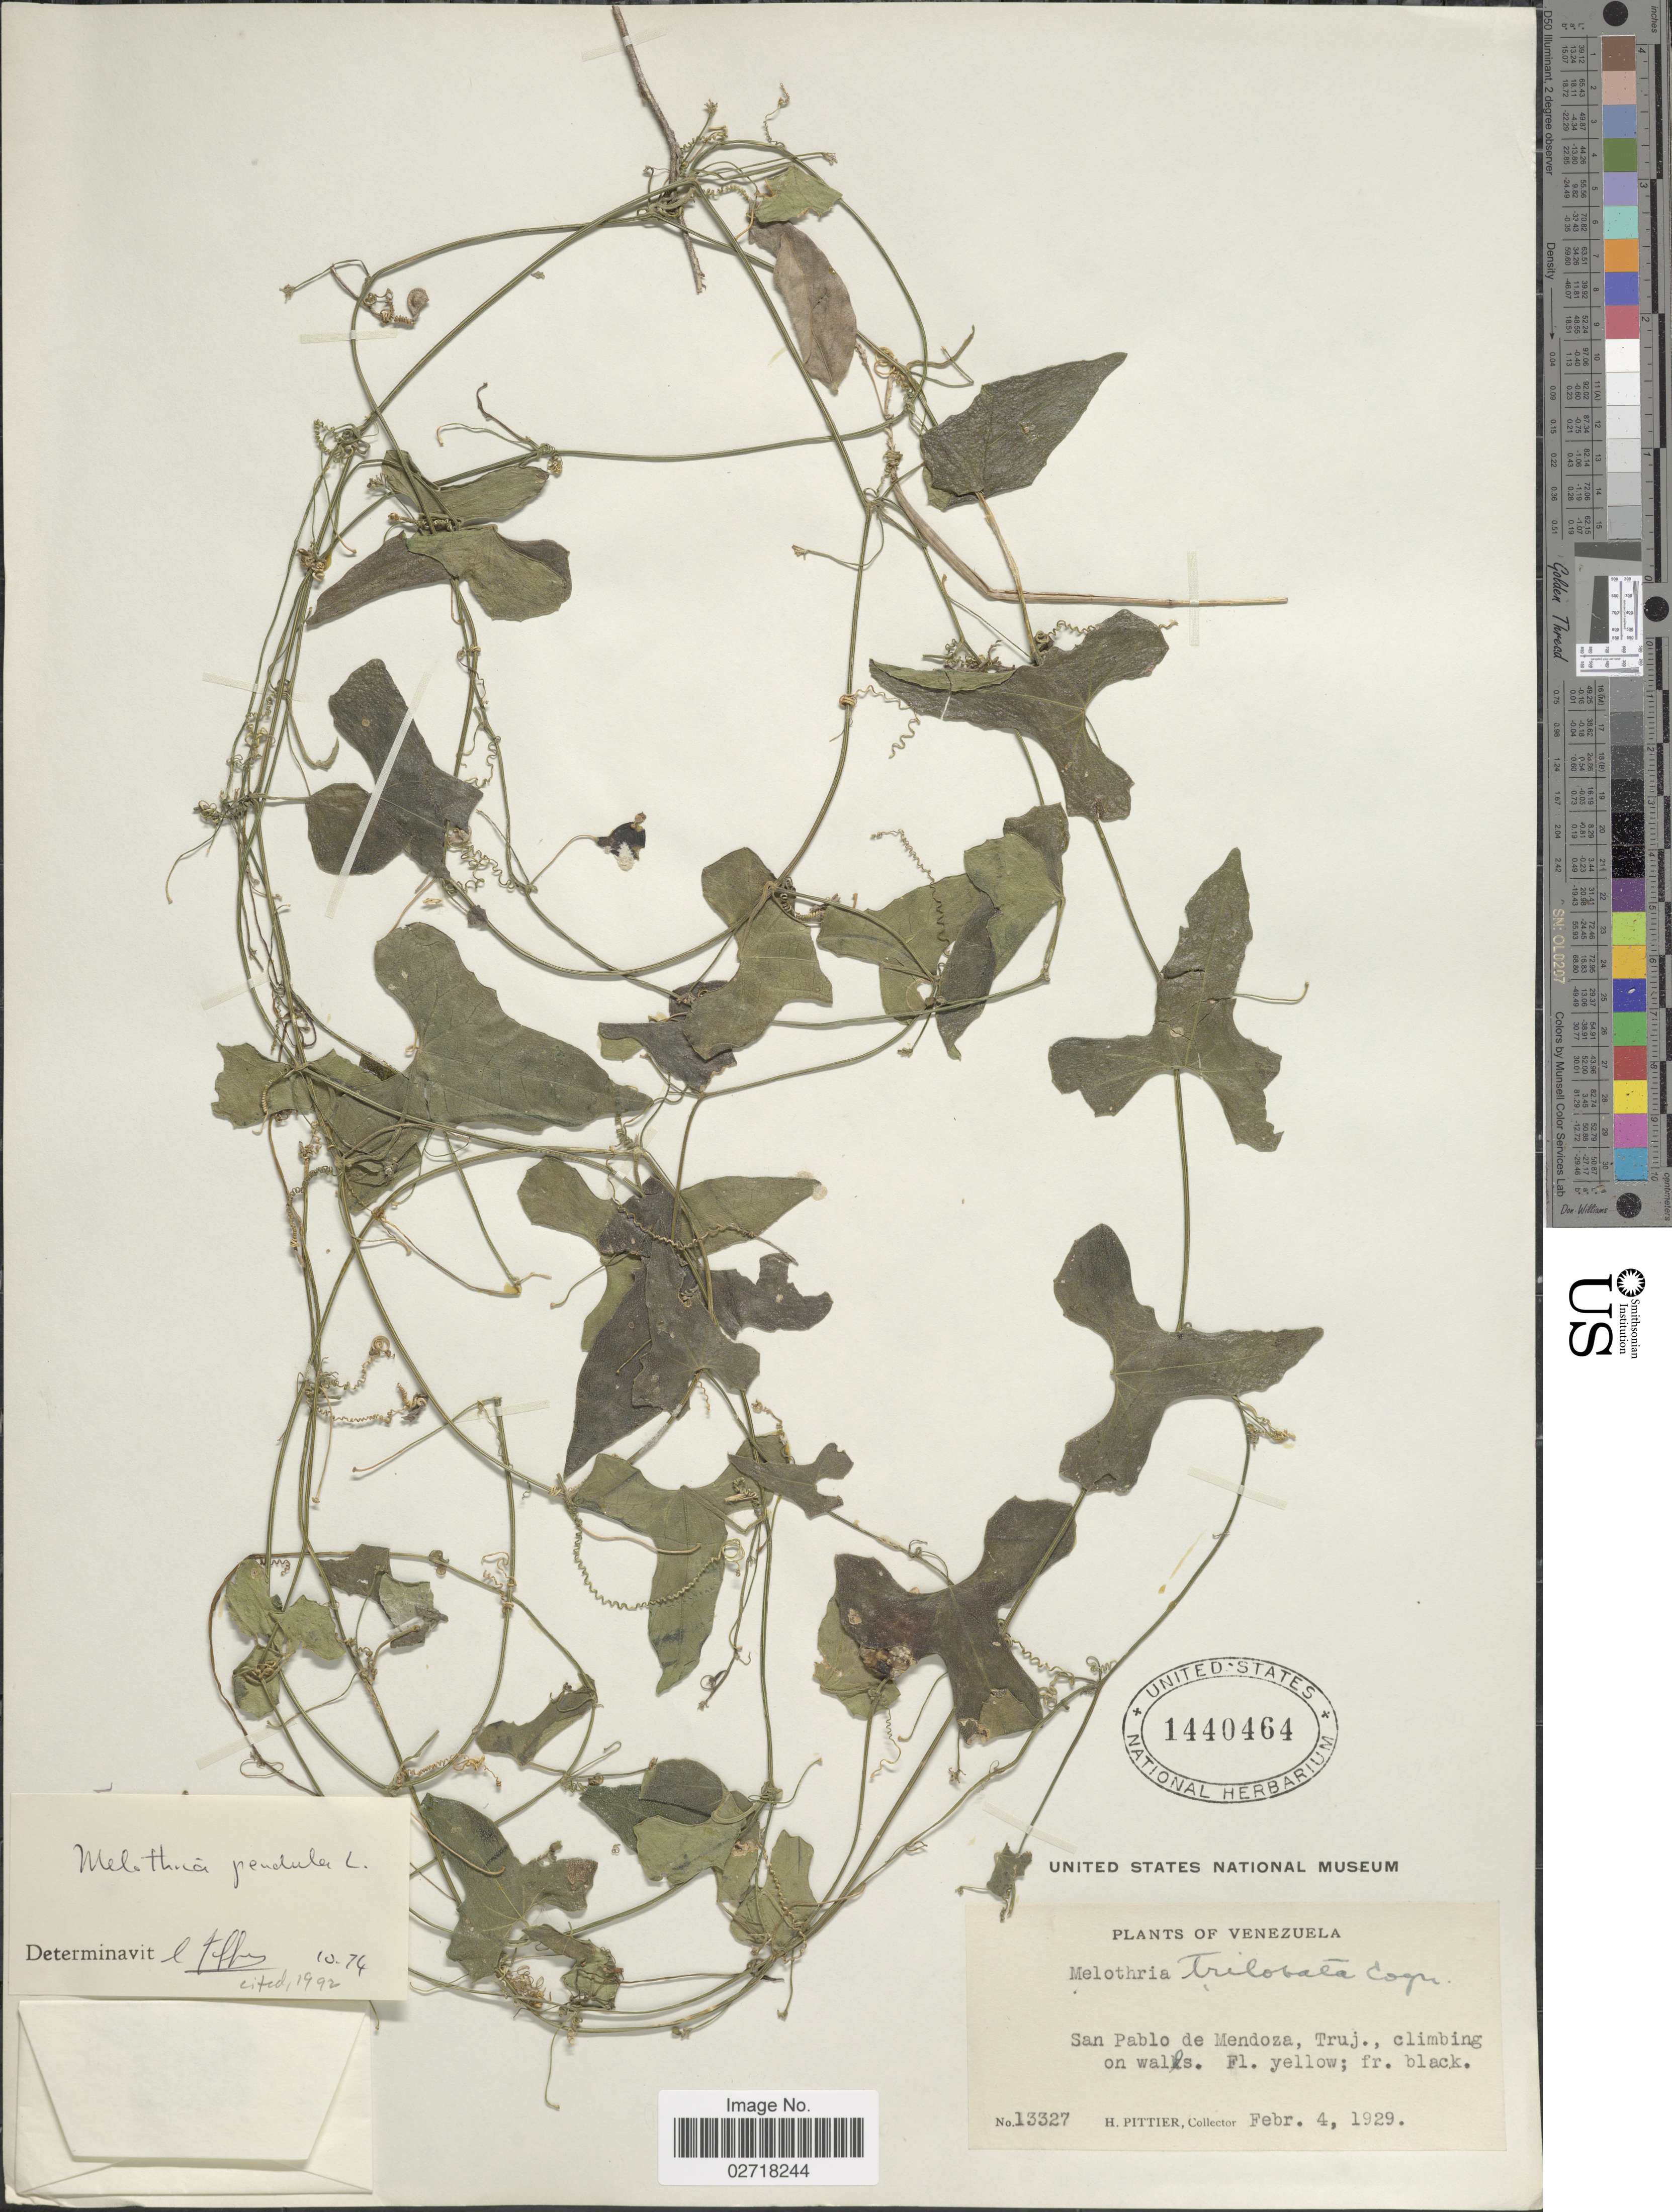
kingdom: Plantae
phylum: Tracheophyta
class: Magnoliopsida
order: Cucurbitales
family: Cucurbitaceae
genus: Melothria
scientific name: Melothria pendula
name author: L.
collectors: H. F. Pittier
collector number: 13327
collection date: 1929-02-04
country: Venezuela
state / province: Trujillo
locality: San pablo de Mendoza, Truj.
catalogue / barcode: US 1440464